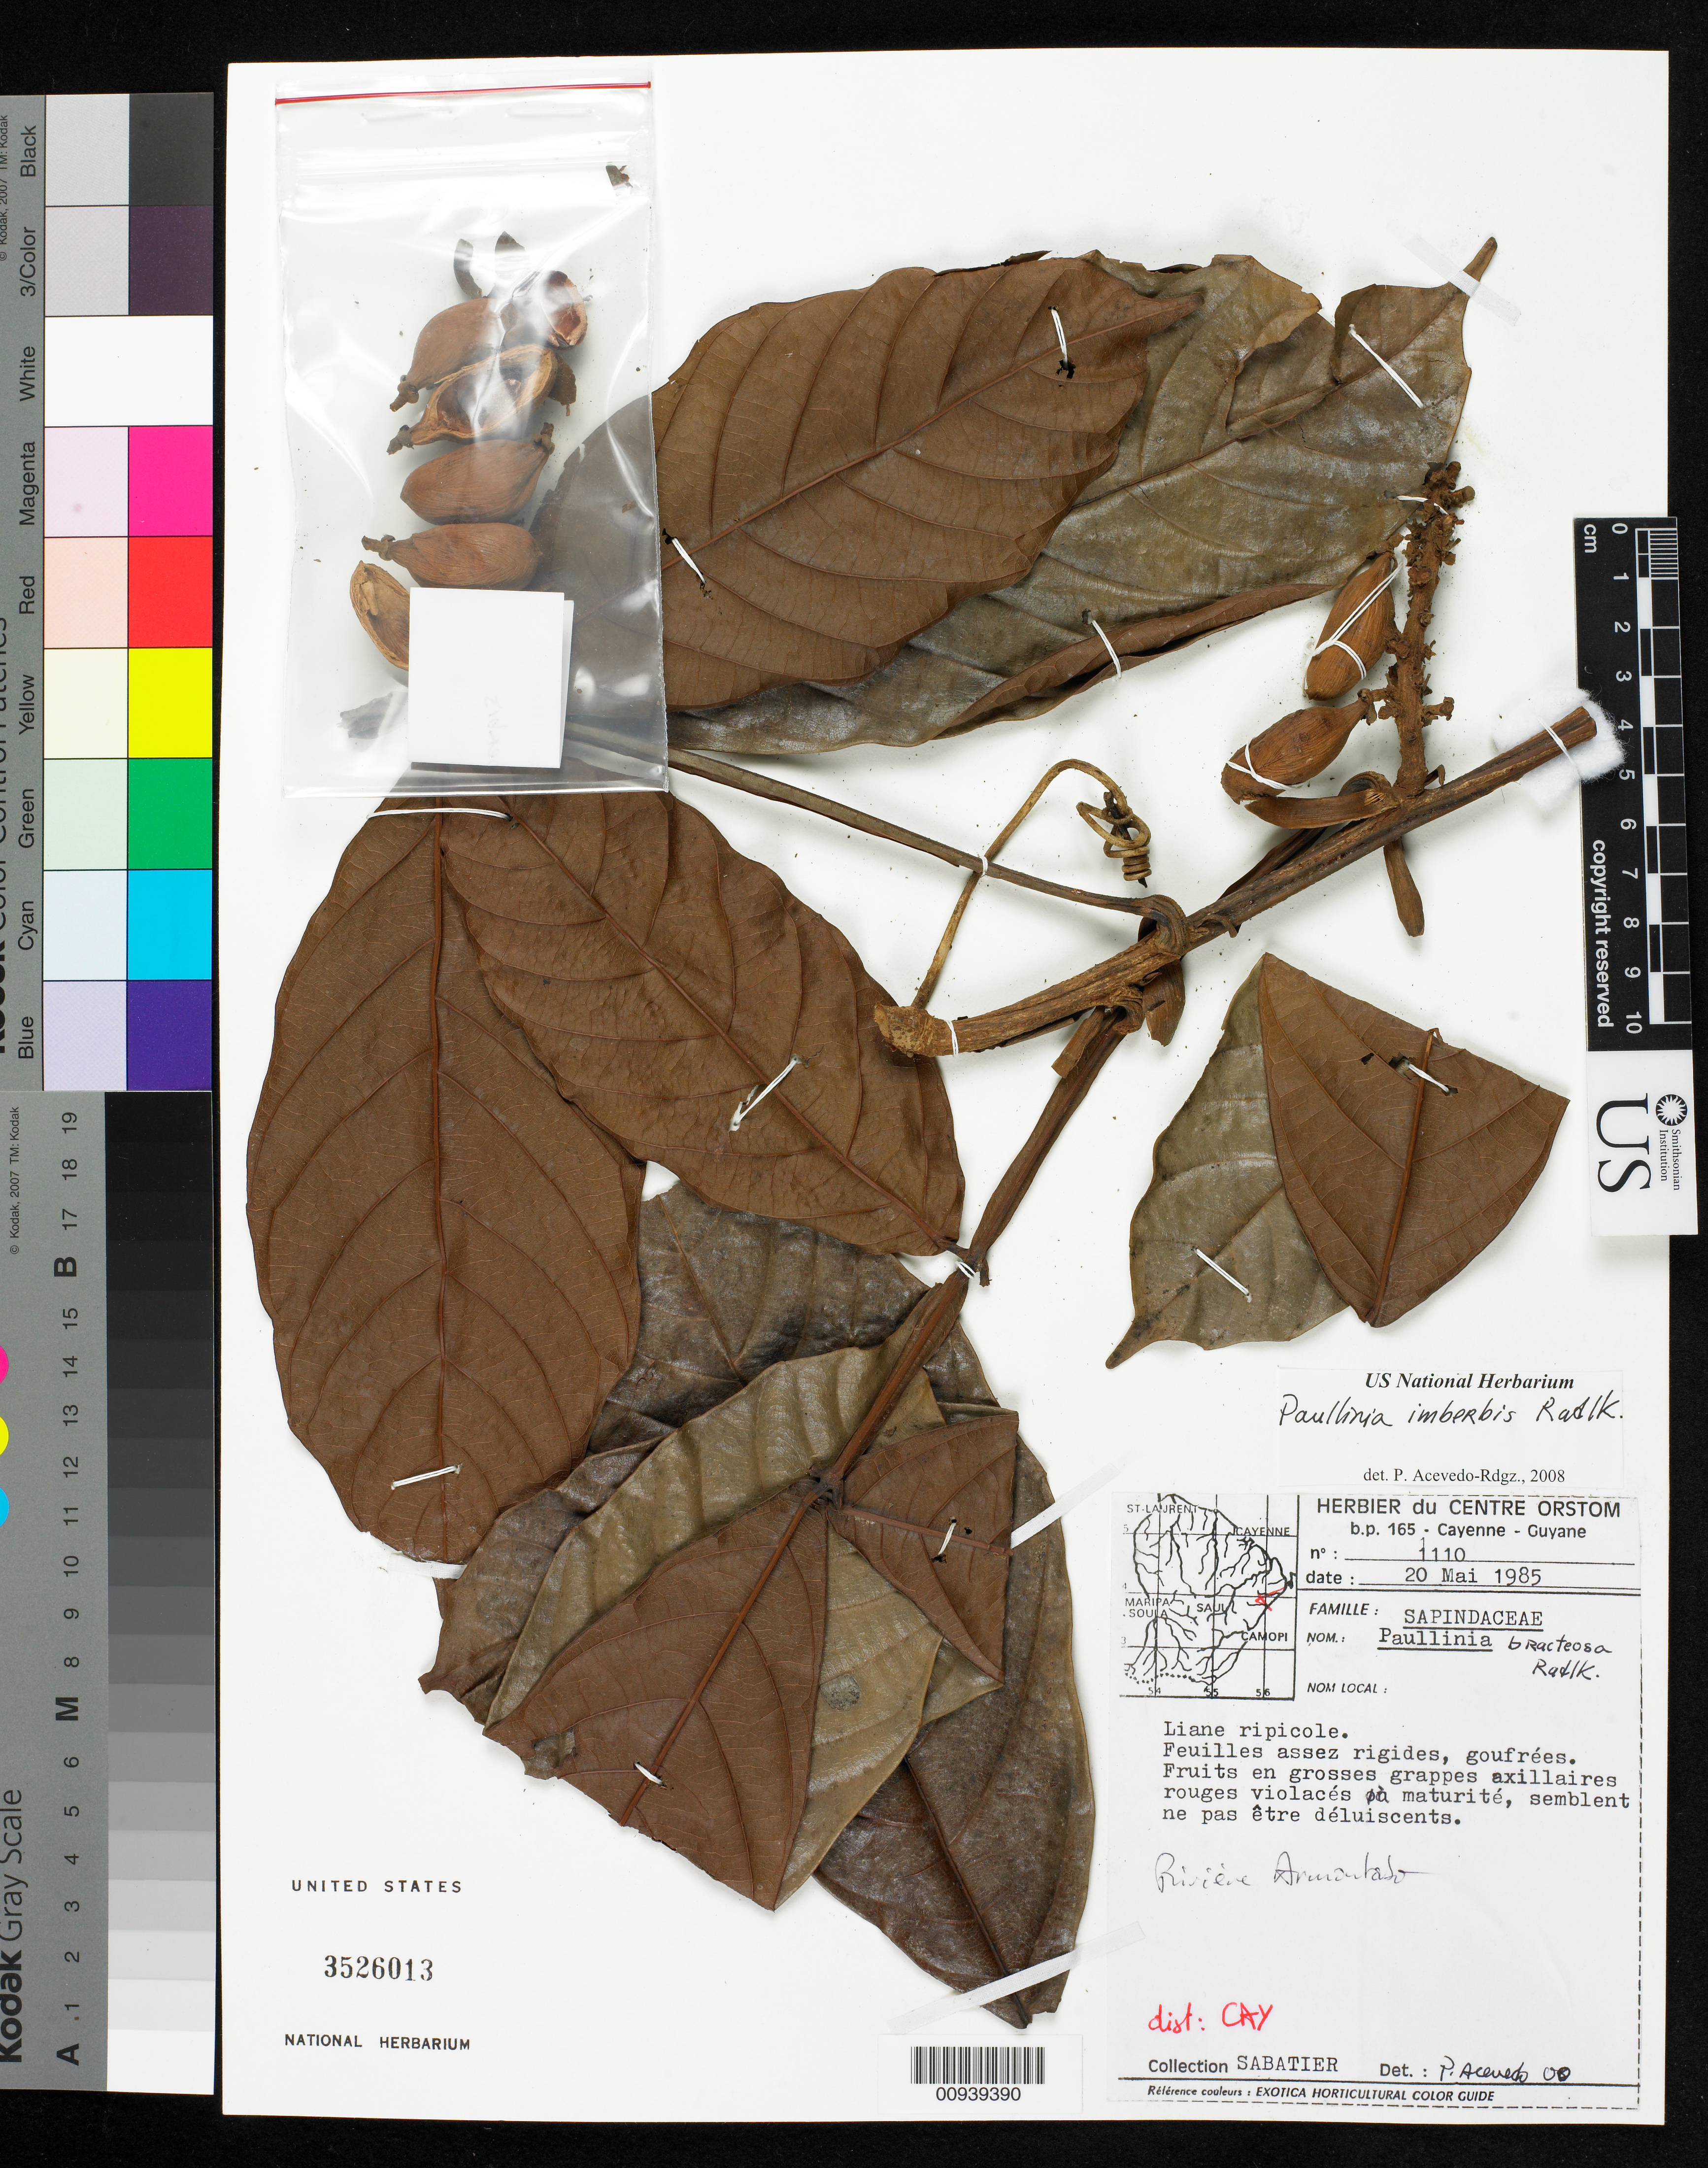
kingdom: Plantae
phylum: Tracheophyta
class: Magnoliopsida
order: Sapindales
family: Sapindaceae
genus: Paullinia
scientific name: Paullinia imberbis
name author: Radlk.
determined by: Acevedo-Rodríguez, P., (BOT), Smithsonian Institution - National Museum of Natural History (UNITED STATES)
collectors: D. Sabatier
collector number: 1110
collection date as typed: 20-Oct-85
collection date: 1985-10-20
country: French Guiana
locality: Riviere Armontabo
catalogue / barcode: US 3526013